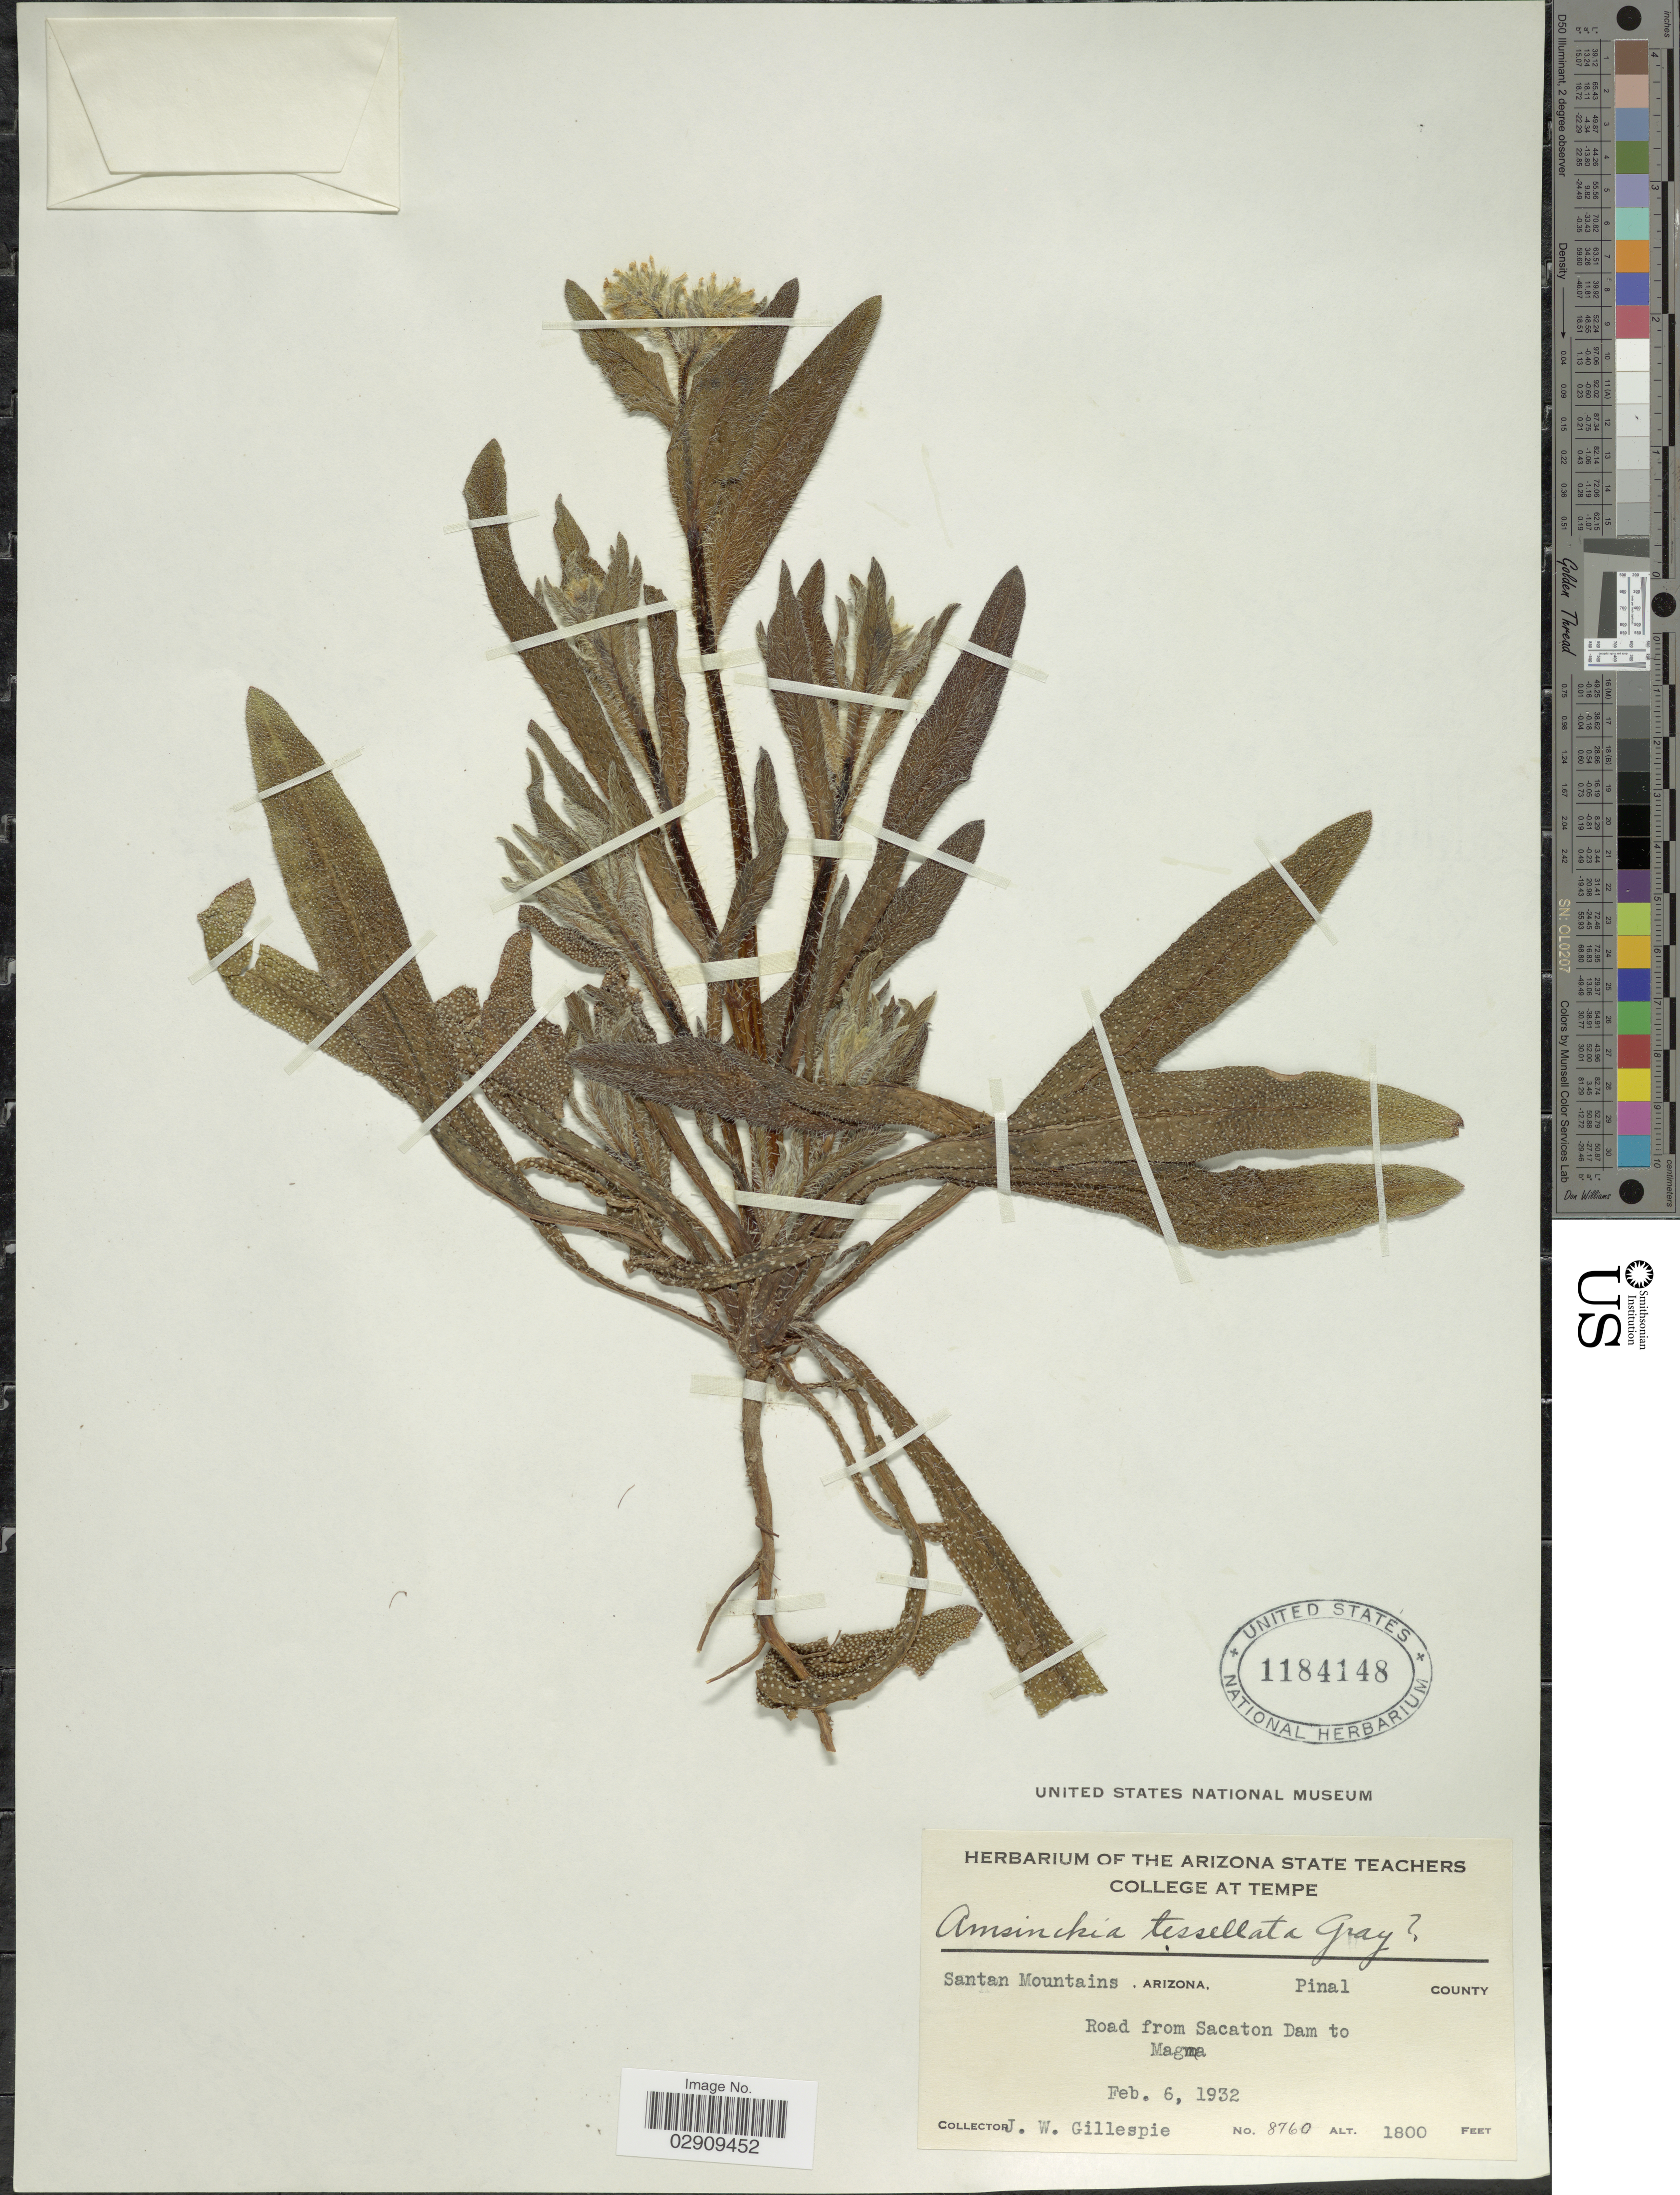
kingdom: Plantae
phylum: Tracheophyta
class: Magnoliopsida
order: Boraginales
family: Boraginaceae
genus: Amsinckia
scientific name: Amsinckia tessellata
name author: A. Gray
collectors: J. W. Gillespie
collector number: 8760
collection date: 1932-02-06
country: United States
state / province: Arizona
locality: Santan Mountains, Pinal County. Road from Sacaton Dam to Magma.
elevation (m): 549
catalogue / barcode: US 1184148